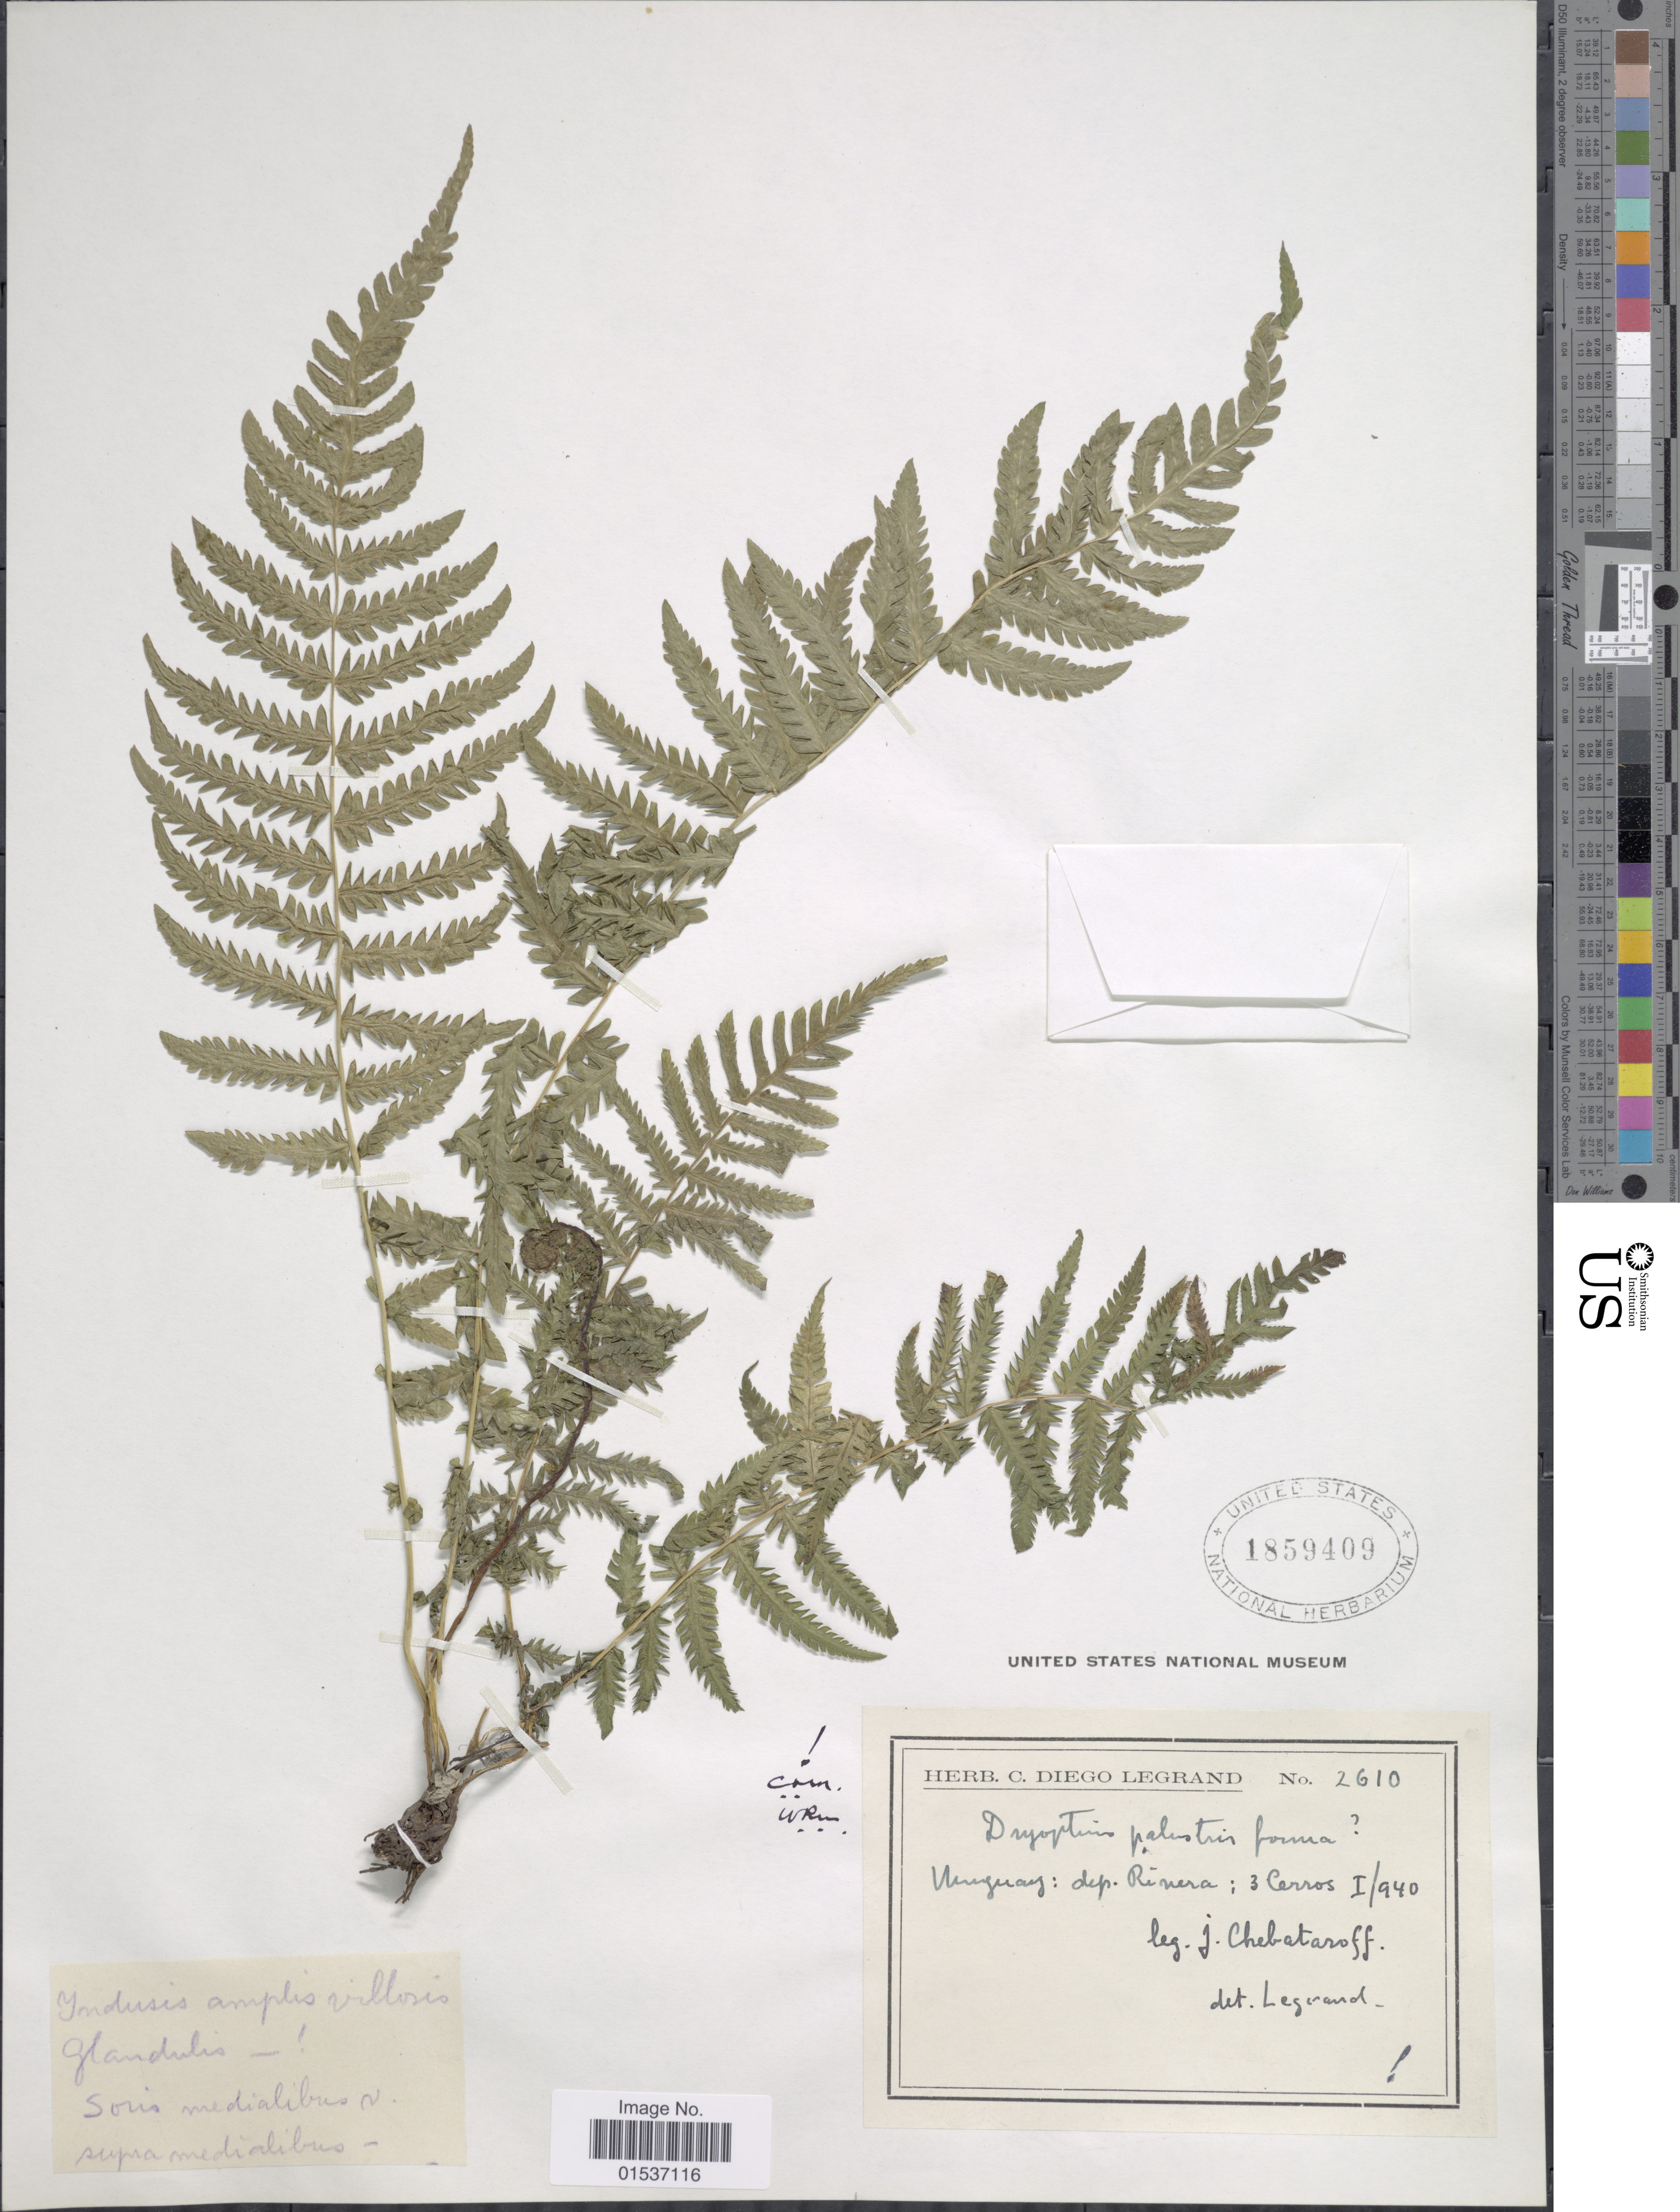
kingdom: Plantae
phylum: Tracheophyta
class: Polypodiopsida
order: Polypodiales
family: Thelypteridaceae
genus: Thelypteris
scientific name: Thelypteris palustris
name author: (Salisb.) Schott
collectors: J. Chebataroff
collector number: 2610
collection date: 1940-01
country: Uruguay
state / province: Rivera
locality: Uruguay, dep. Rivera; 3 Cerros.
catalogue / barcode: US 1859409